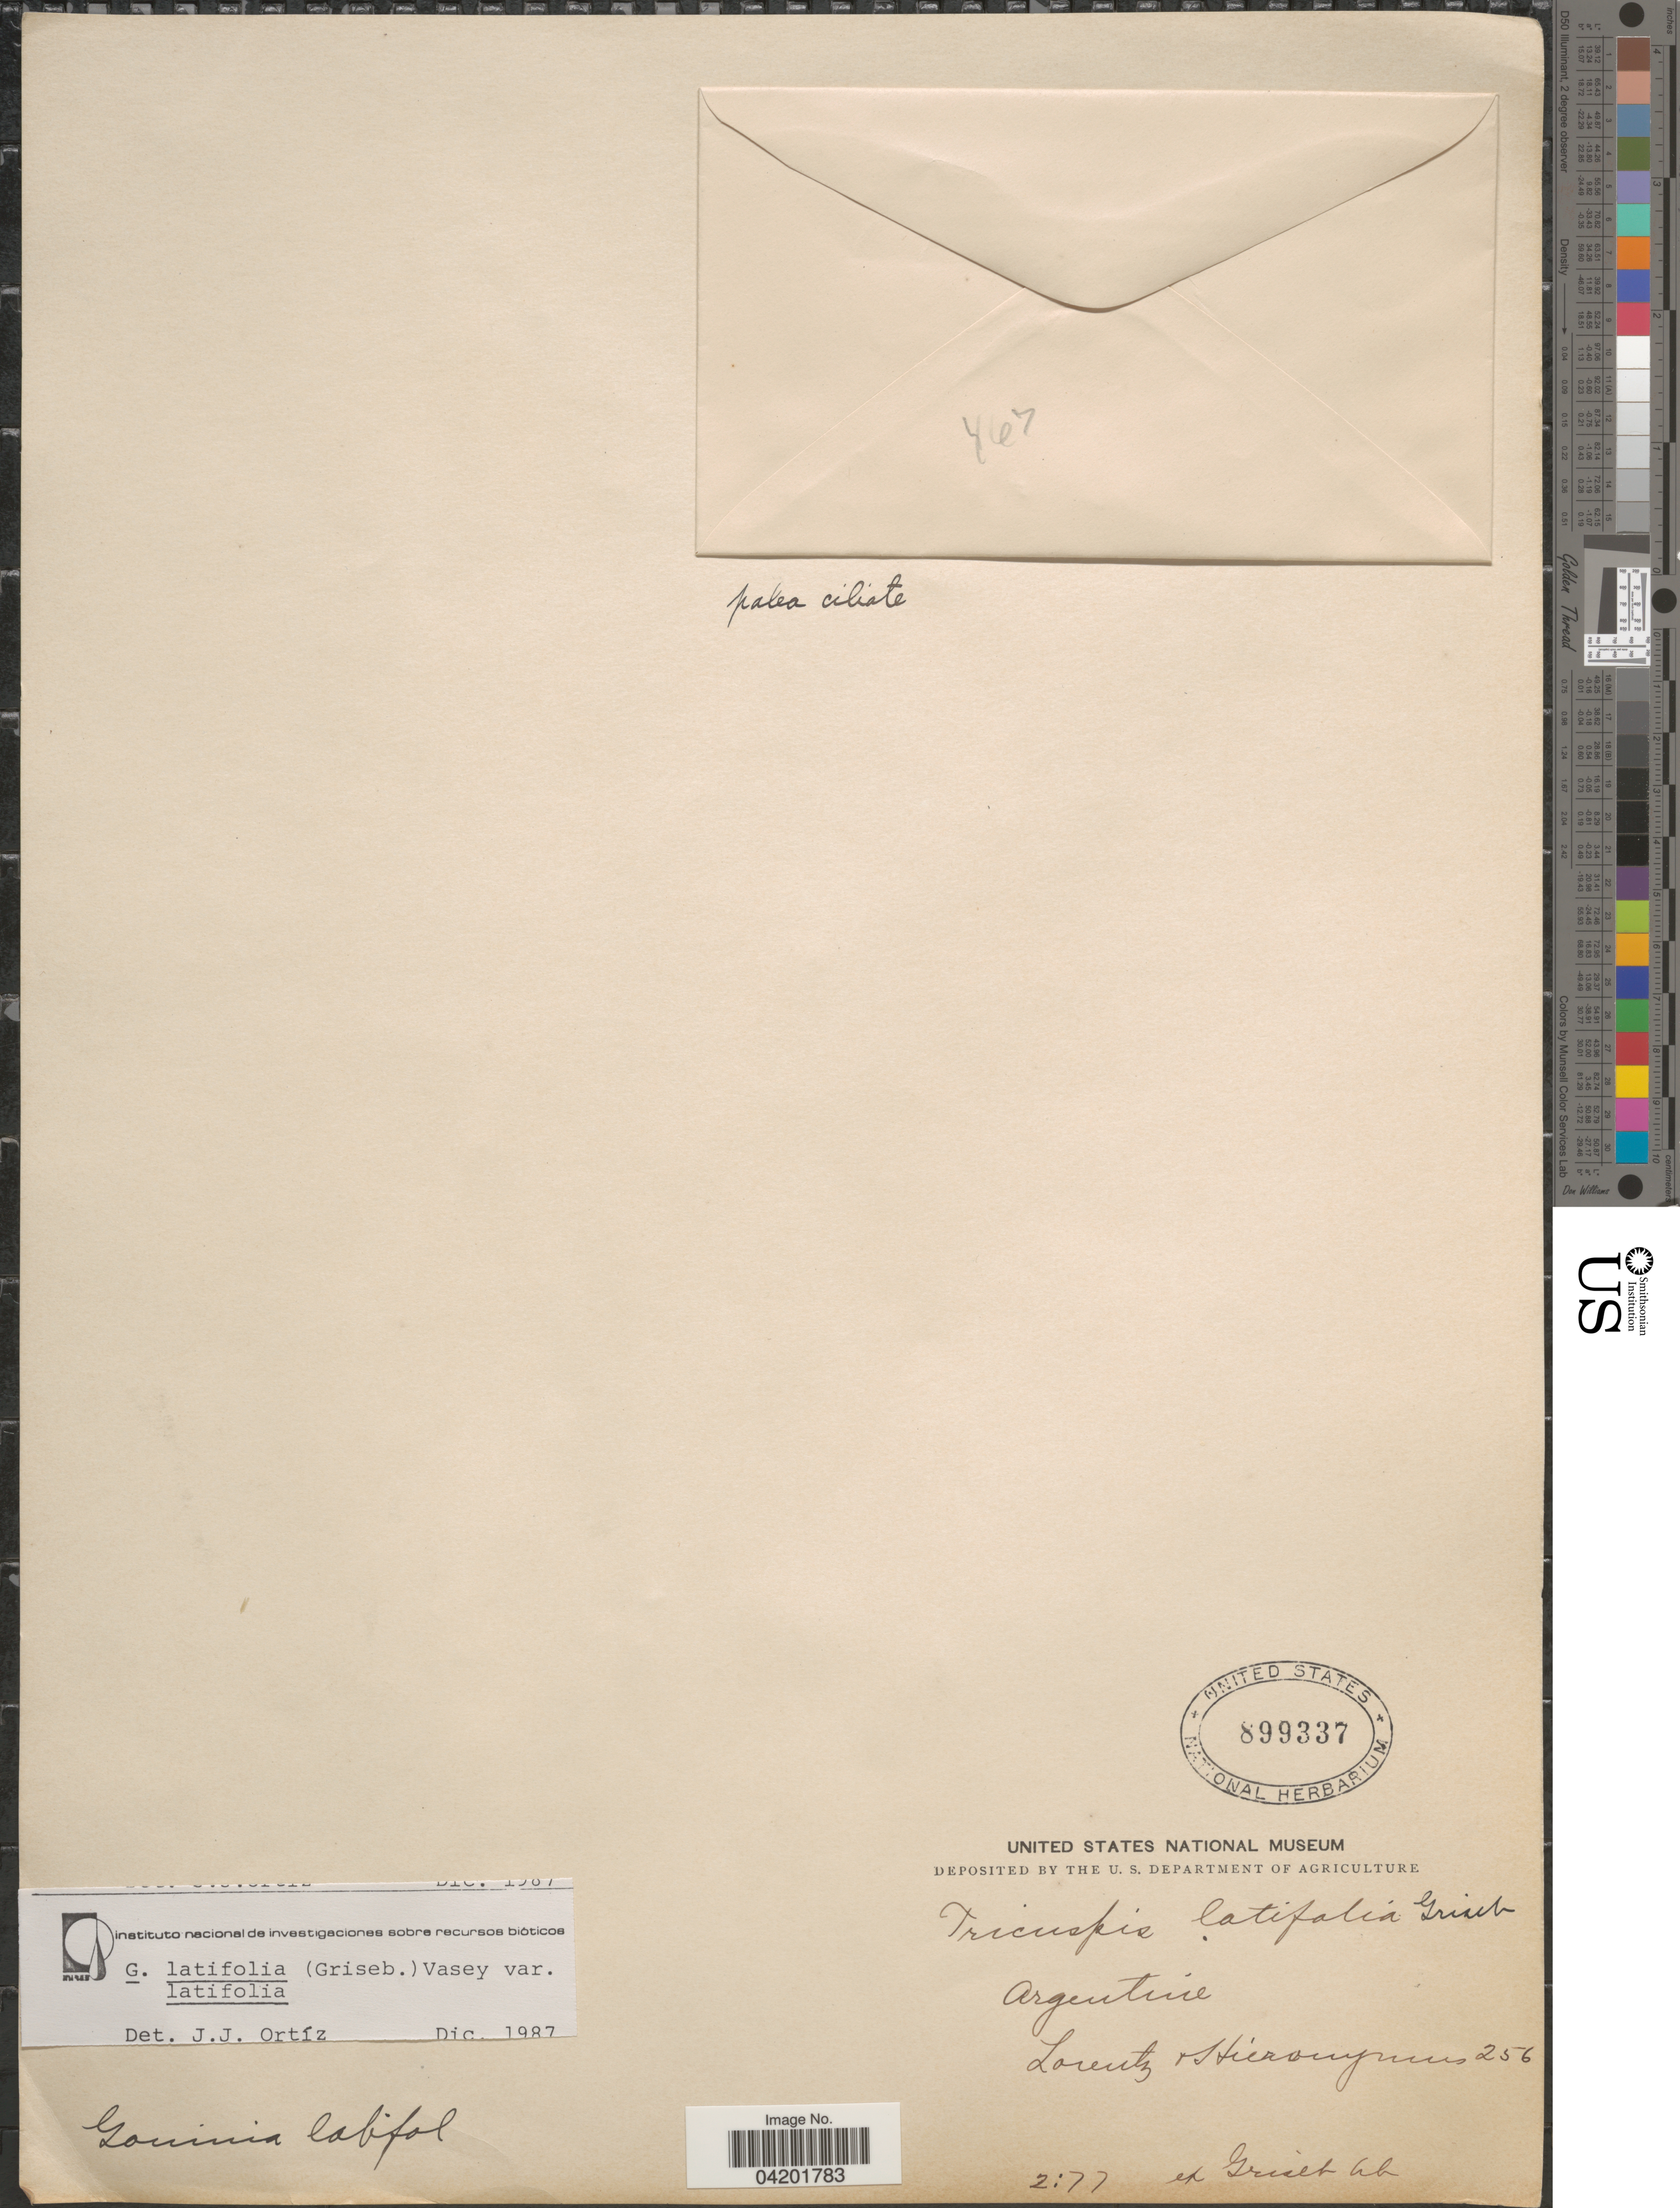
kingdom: Plantae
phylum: Tracheophyta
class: Liliopsida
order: Poales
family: Poaceae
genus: Gouinia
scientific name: Gouinia latifolia var. latifolia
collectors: -. Lorentz & -. Hieronymus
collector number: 256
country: Argentina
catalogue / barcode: US 899337